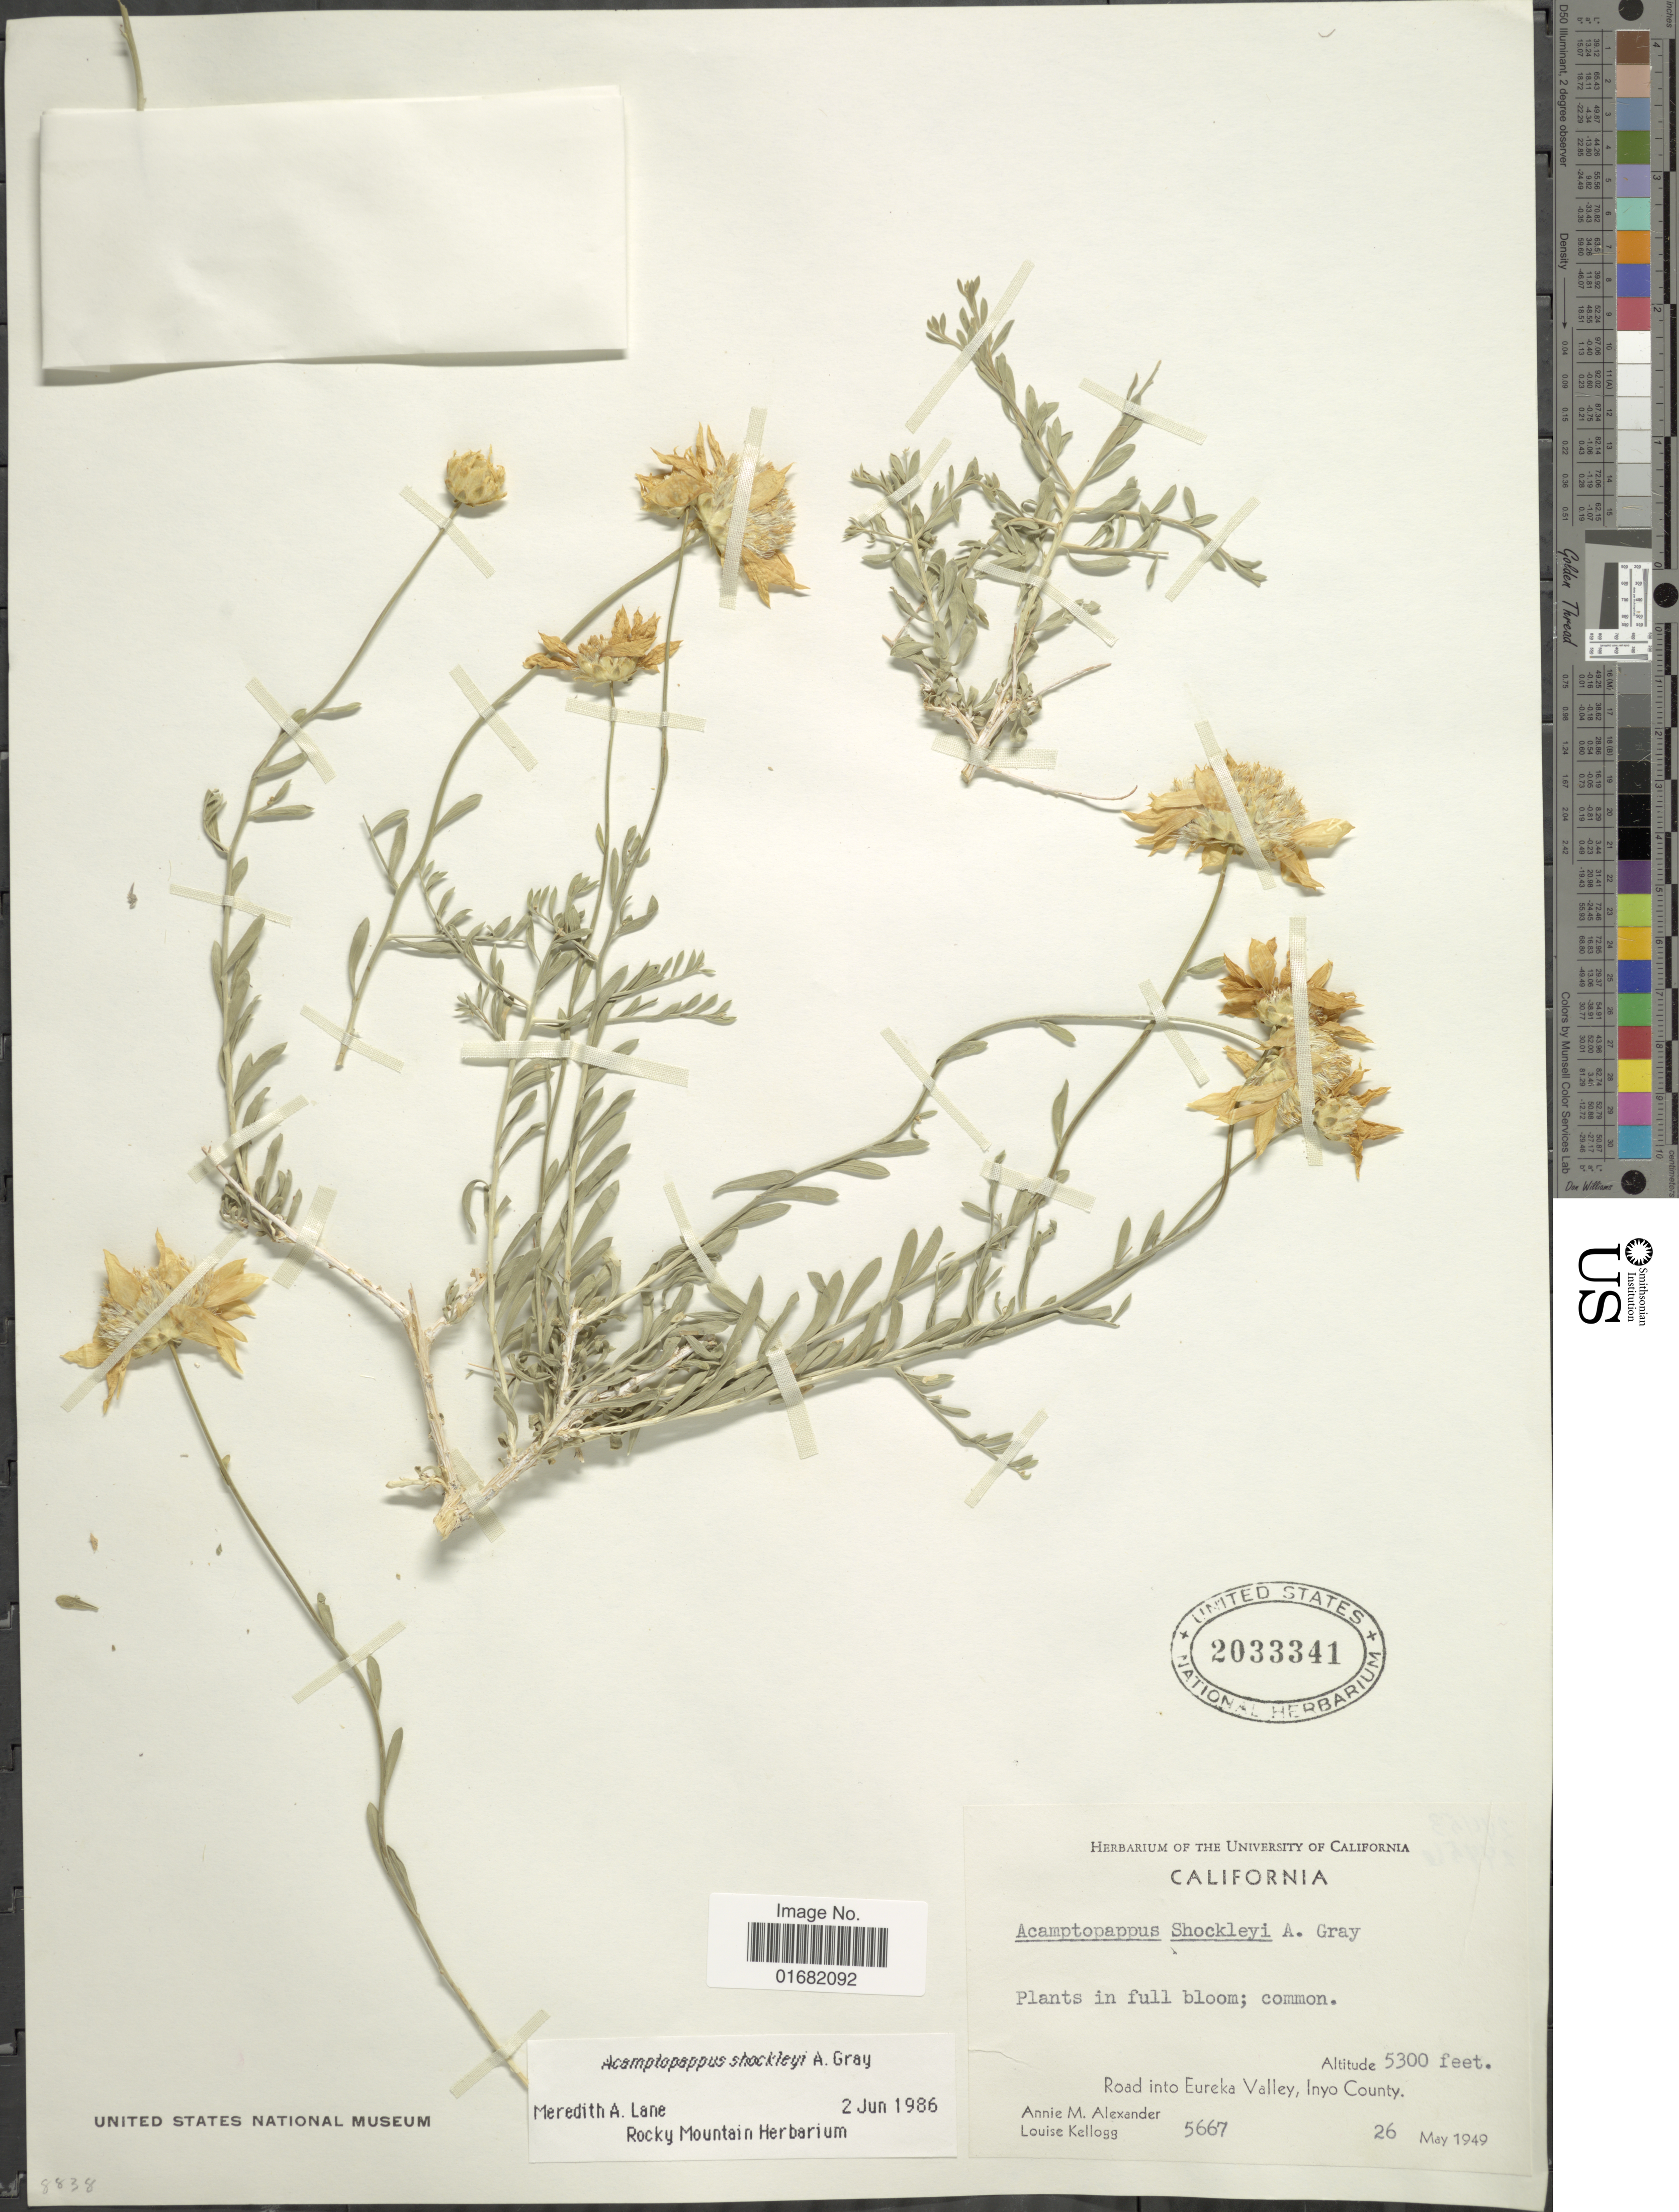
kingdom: Plantae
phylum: Tracheophyta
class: Magnoliopsida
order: Asterales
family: Asteraceae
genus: Acamptopappus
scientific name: Acamptopappus shockleyi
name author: A. Gray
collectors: A. M. Alexander & L. Kellogg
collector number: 5667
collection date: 1949-05-26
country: United States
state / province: California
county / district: Inyo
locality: Road into Eureka Valley, Inyo County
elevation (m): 1615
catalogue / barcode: US 2033341